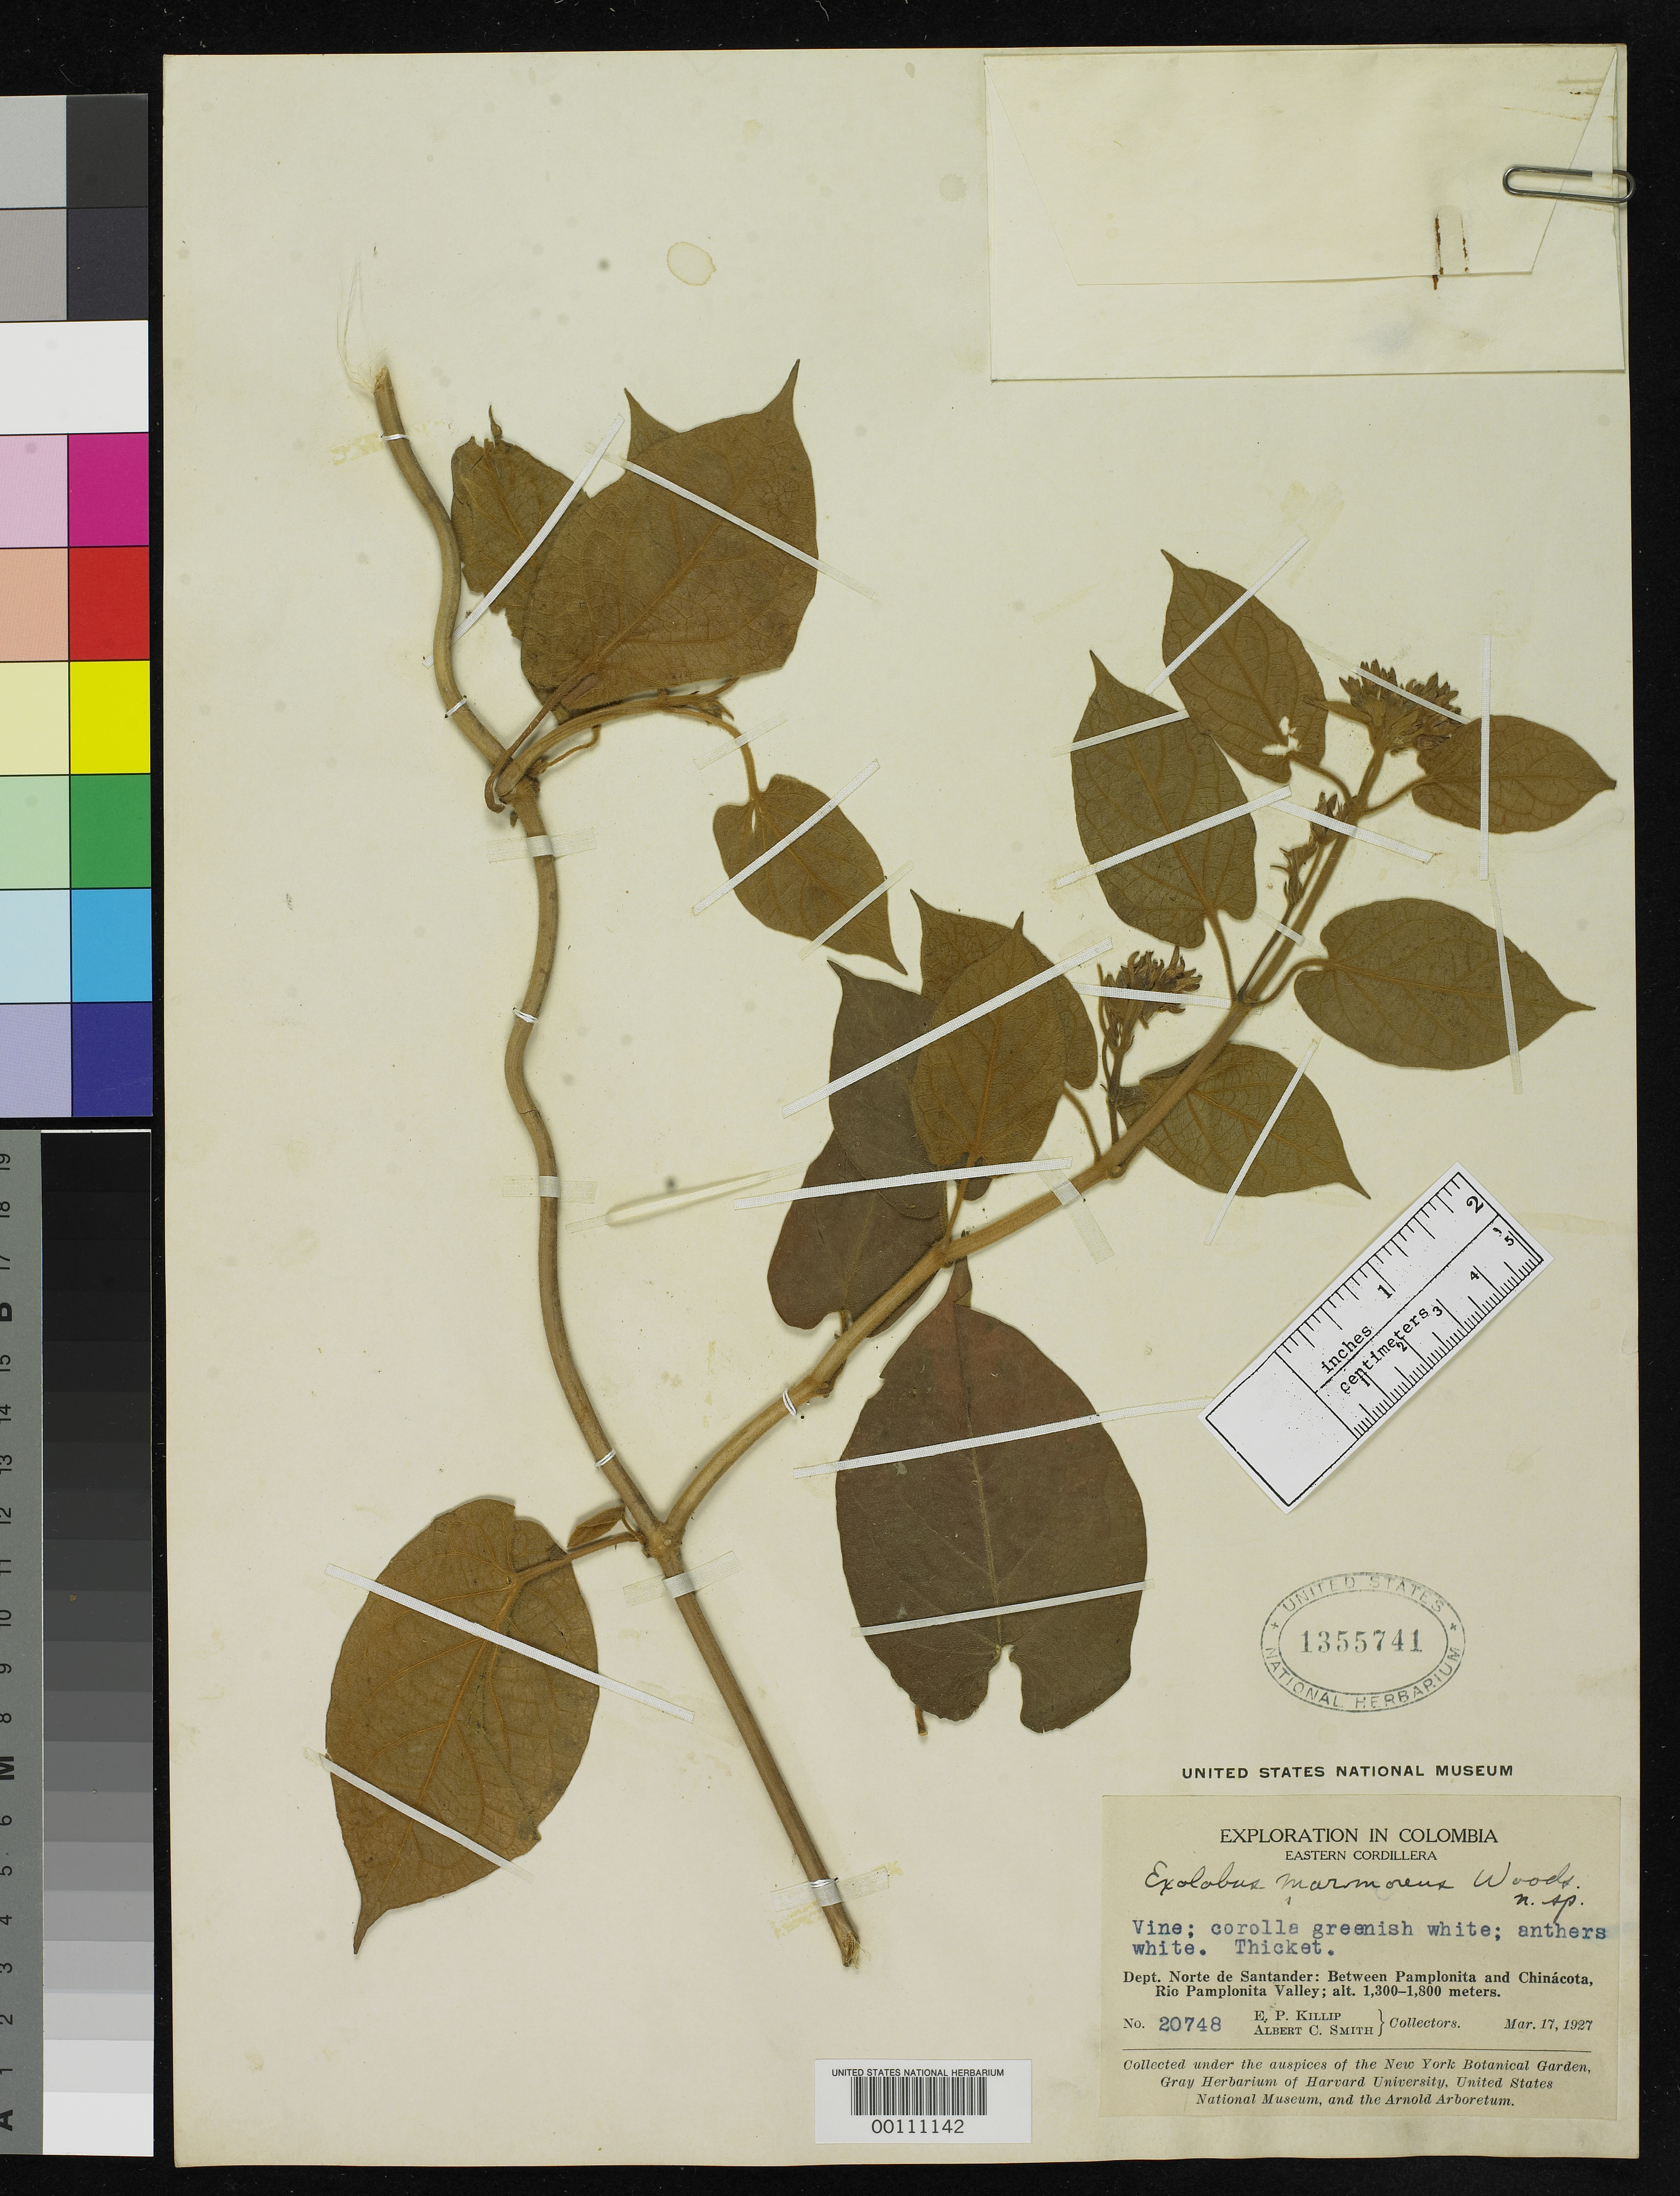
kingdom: Plantae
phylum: Tracheophyta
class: Magnoliopsida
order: Gentianales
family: Apocynaceae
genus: Exolobus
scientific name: Exolobus marmoreus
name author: Woodson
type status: Holotype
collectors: E. P. Killip & A. C. Smith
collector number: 20748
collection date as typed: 17 Mar 1927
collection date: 1927-03-17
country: Colombia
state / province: Norte de Santander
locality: Between Pamplorita & China Cota, Rio Pamplonito Valley.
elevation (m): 1300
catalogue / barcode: US 1355741